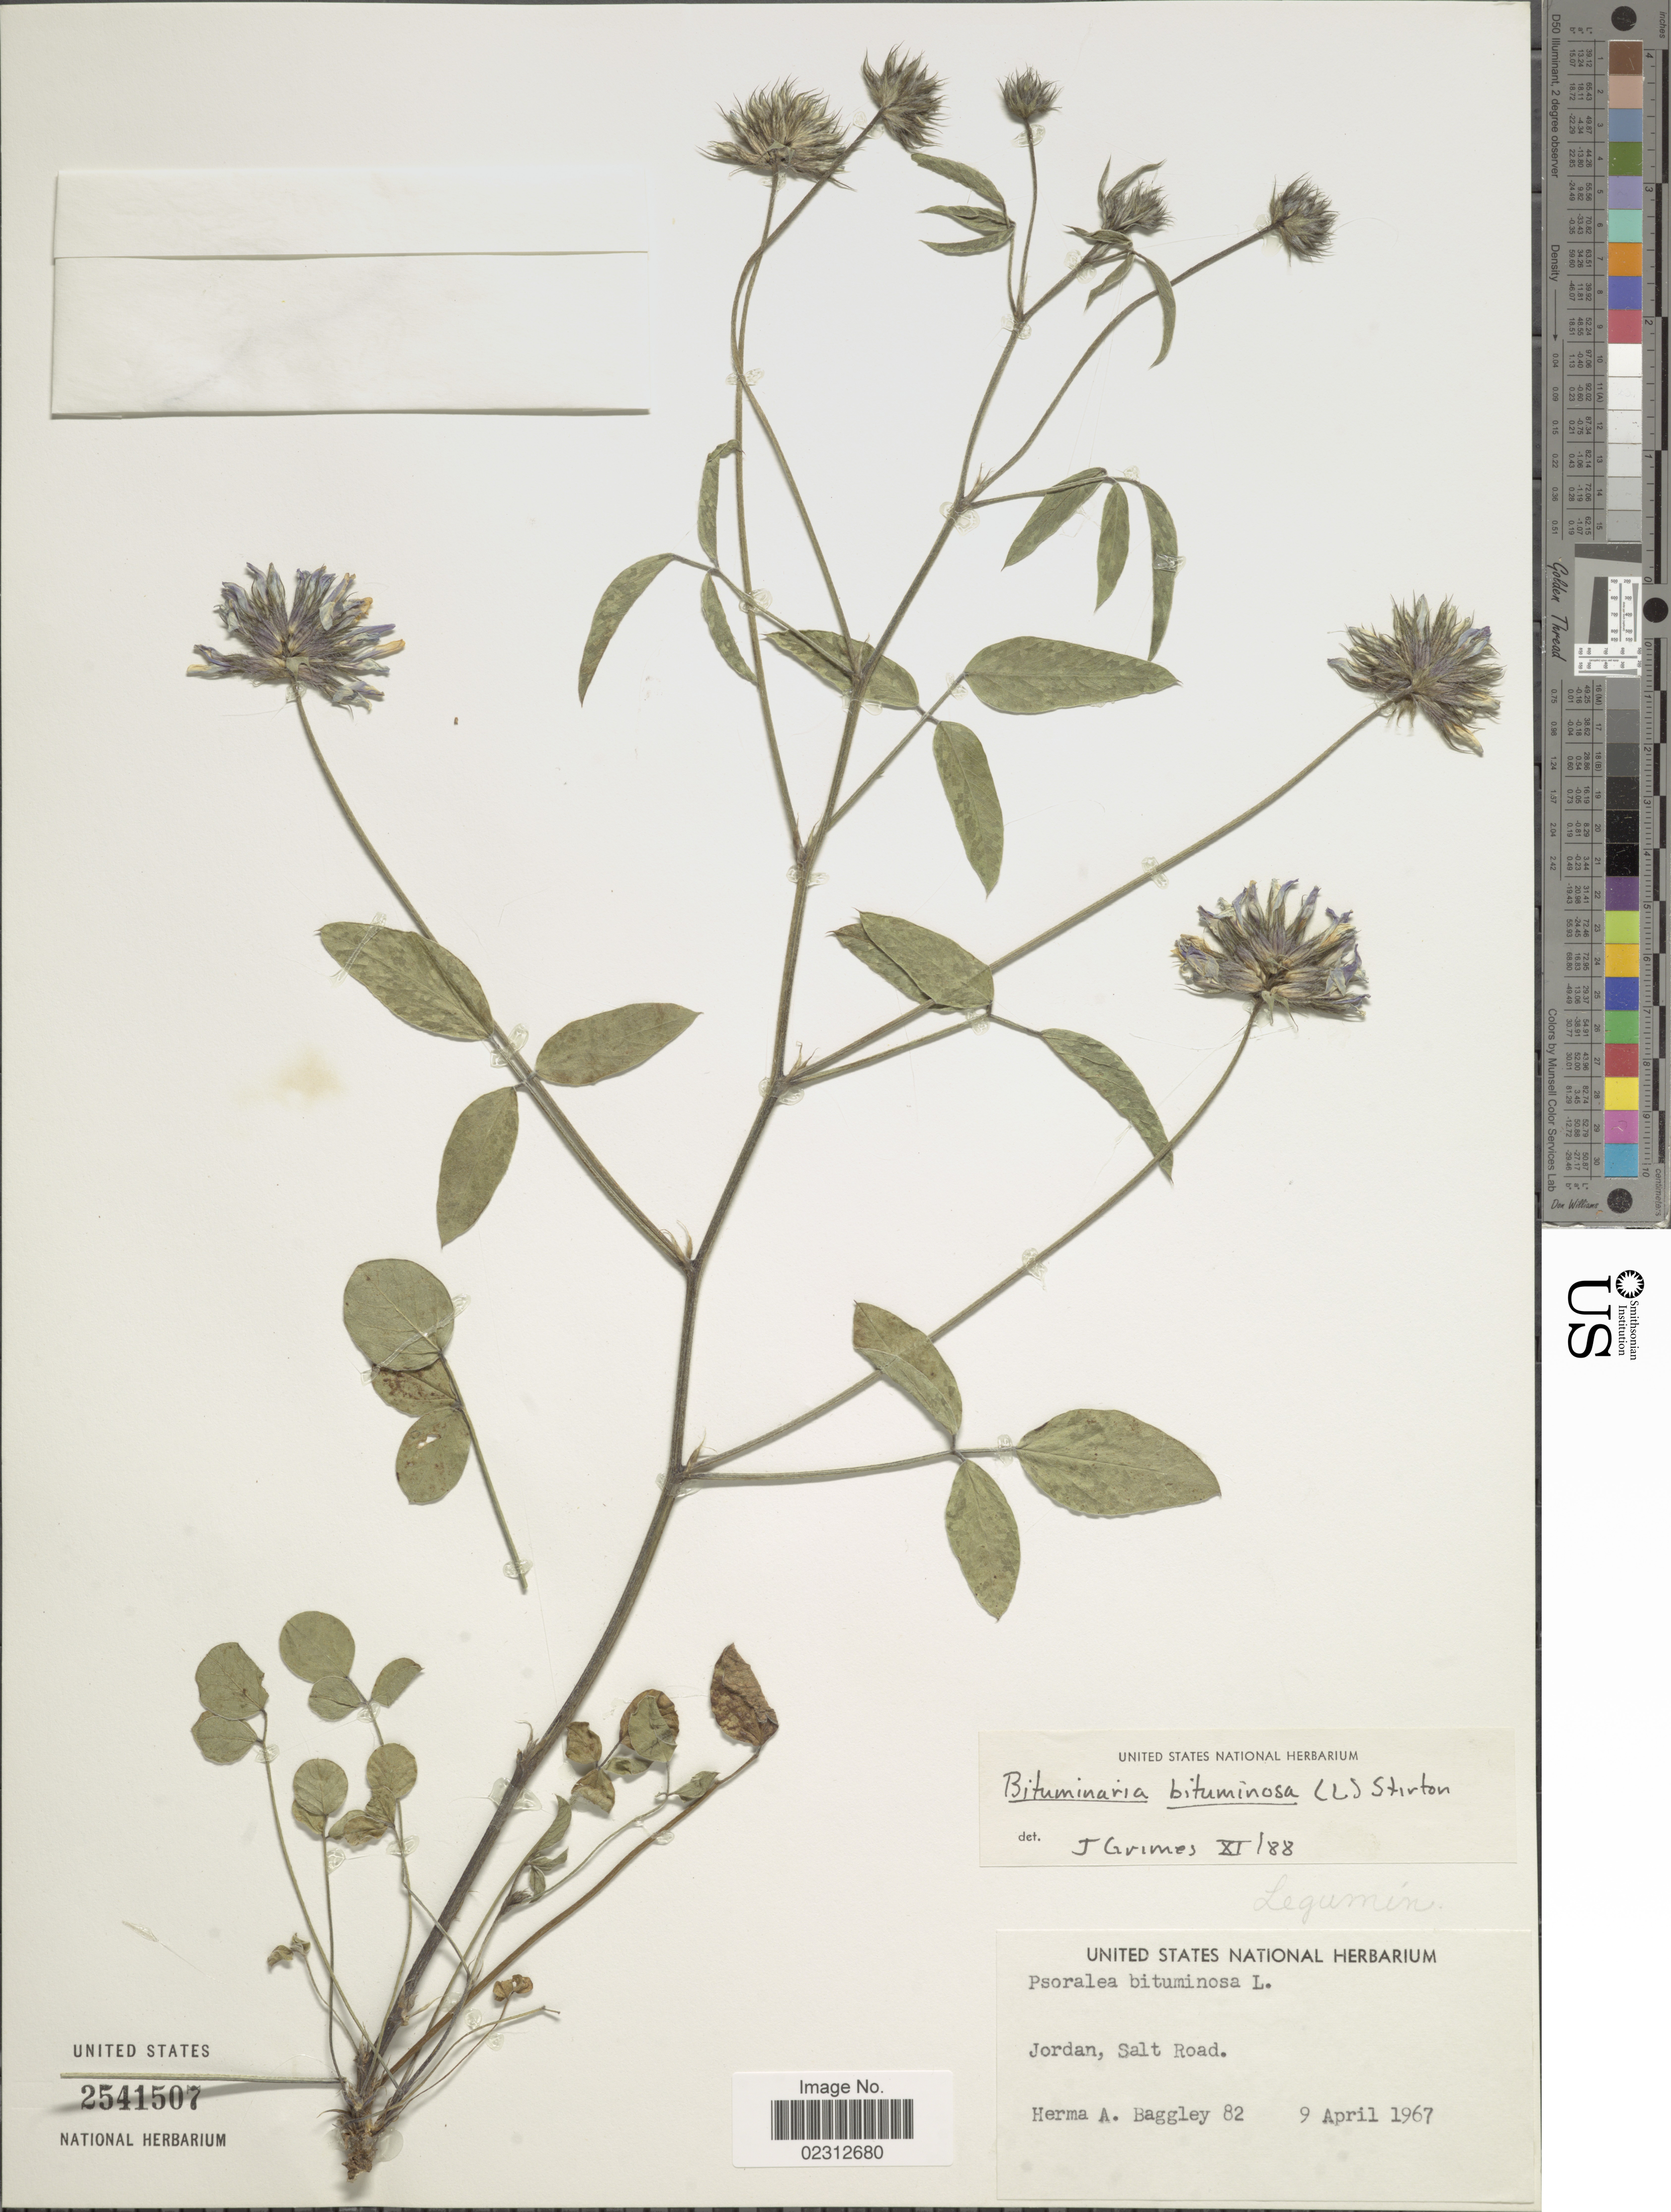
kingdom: Plantae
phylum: Tracheophyta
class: Magnoliopsida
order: Fabales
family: Fabaceae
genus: Bituminaria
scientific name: Bituminaria bituminosa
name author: (L.) C.H. Stirt.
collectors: H. Baggley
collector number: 82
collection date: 1967-04-09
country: Jordan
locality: Salt Road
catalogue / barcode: US 2541507